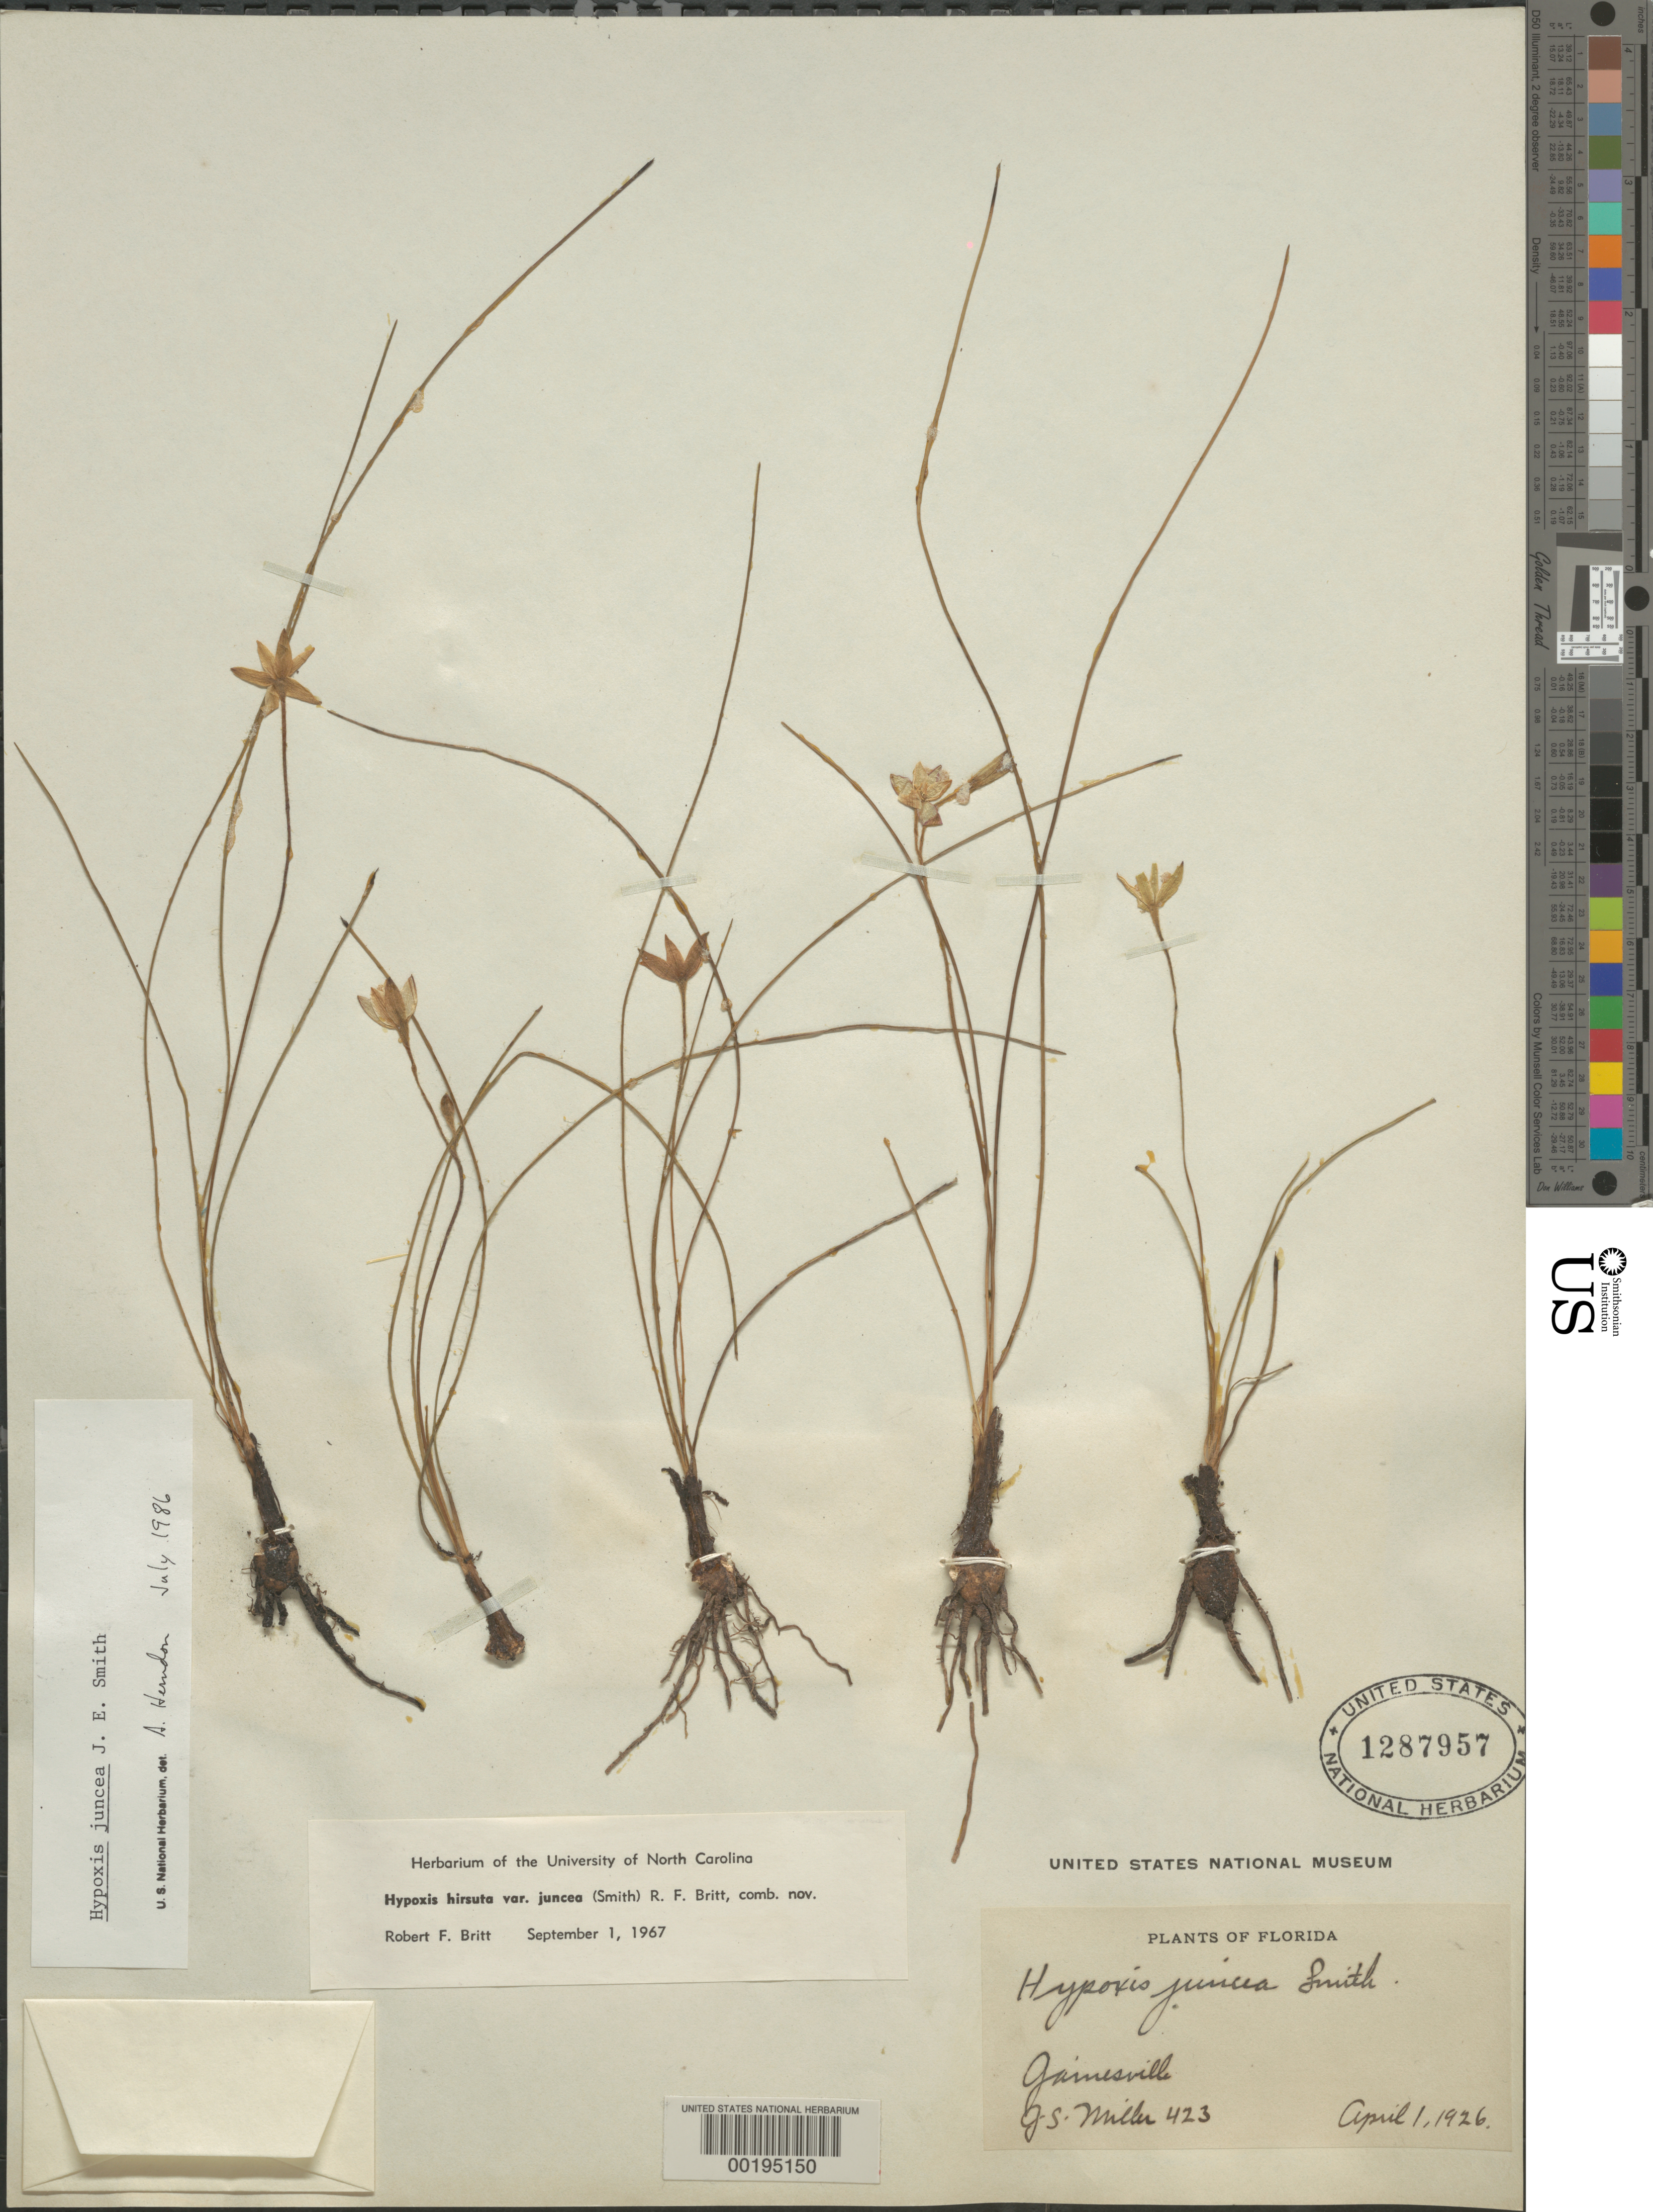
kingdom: Plantae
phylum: Tracheophyta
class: Liliopsida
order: Asparagales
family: Hypoxidaceae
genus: Hypoxis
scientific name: Hypoxis juncea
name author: Small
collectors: G. S. Miller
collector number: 423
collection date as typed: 01 Apr 1926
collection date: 1926-04-01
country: United States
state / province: Florida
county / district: Alachua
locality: Gainesville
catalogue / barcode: US 1287957